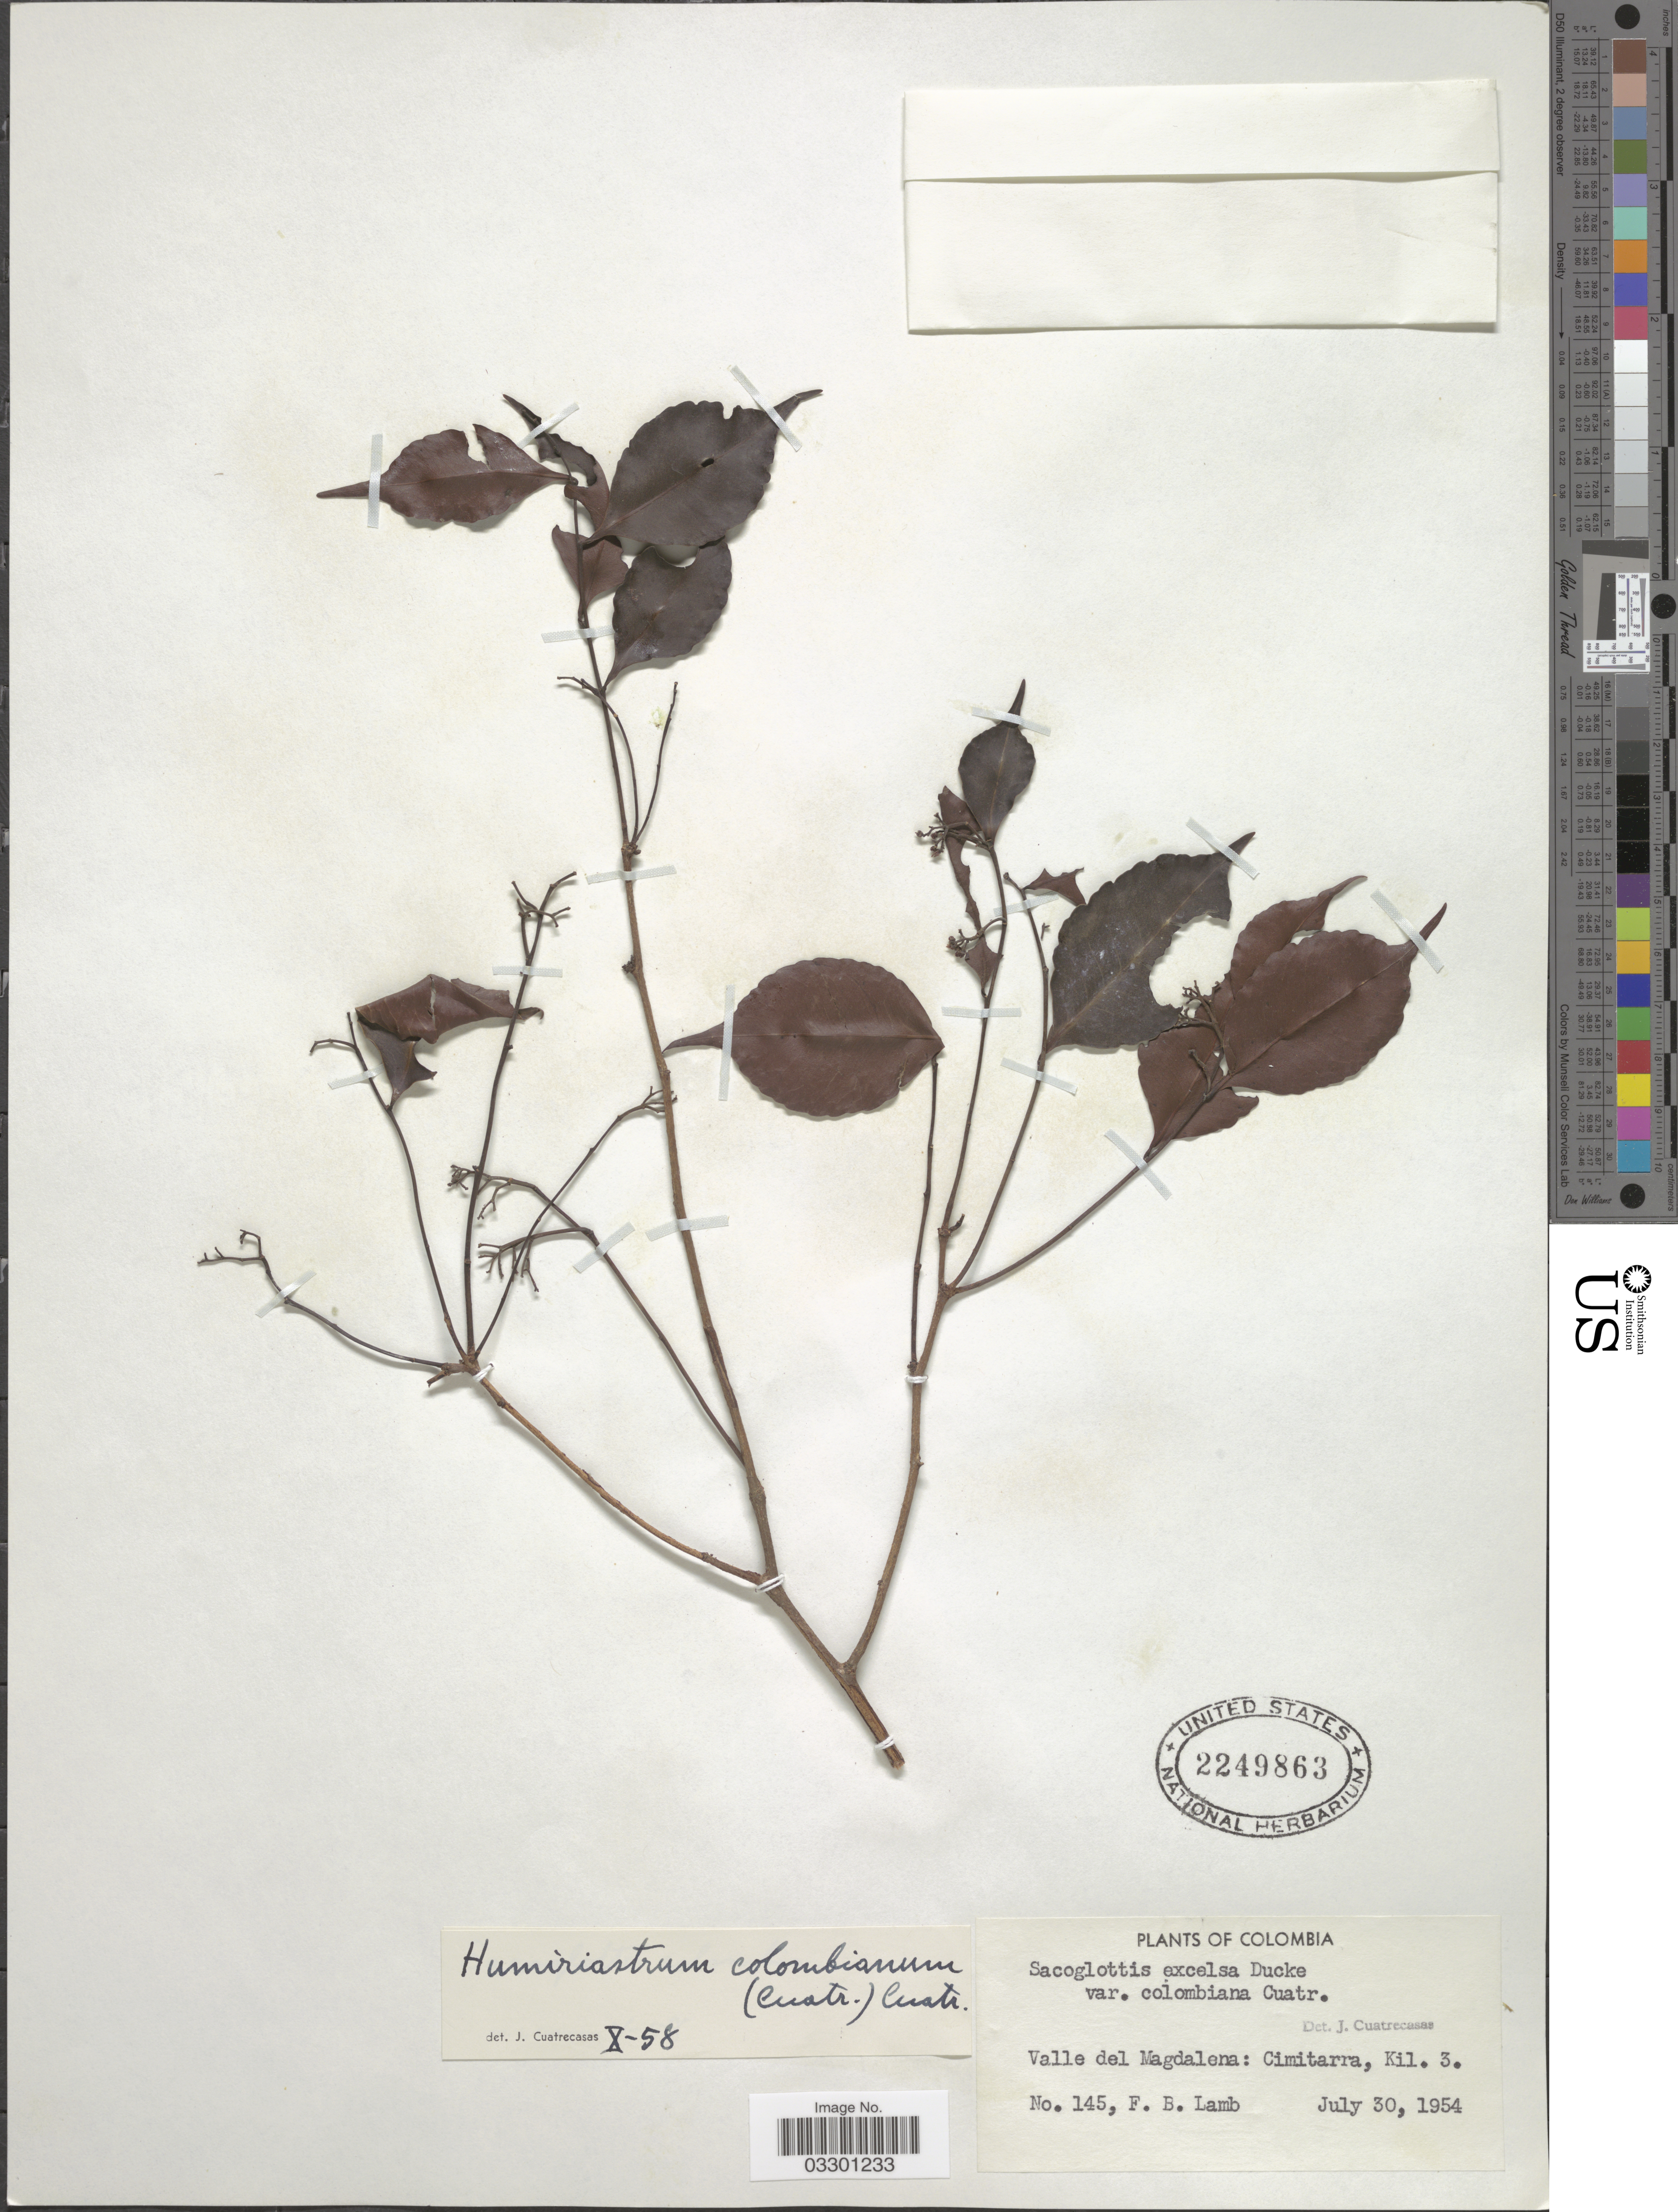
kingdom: Plantae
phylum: Tracheophyta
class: Magnoliopsida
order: Malpighiales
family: Humiriaceae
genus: Humiriastrum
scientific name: Humiriastrum colombianum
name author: (Cuatrec.) Cuatrec.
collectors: F. B. Lamb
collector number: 145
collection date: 1954-07-30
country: Colombia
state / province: Magdalena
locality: Valle del Magdalena: Cimitarra, Kil. 3.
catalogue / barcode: US 2249863